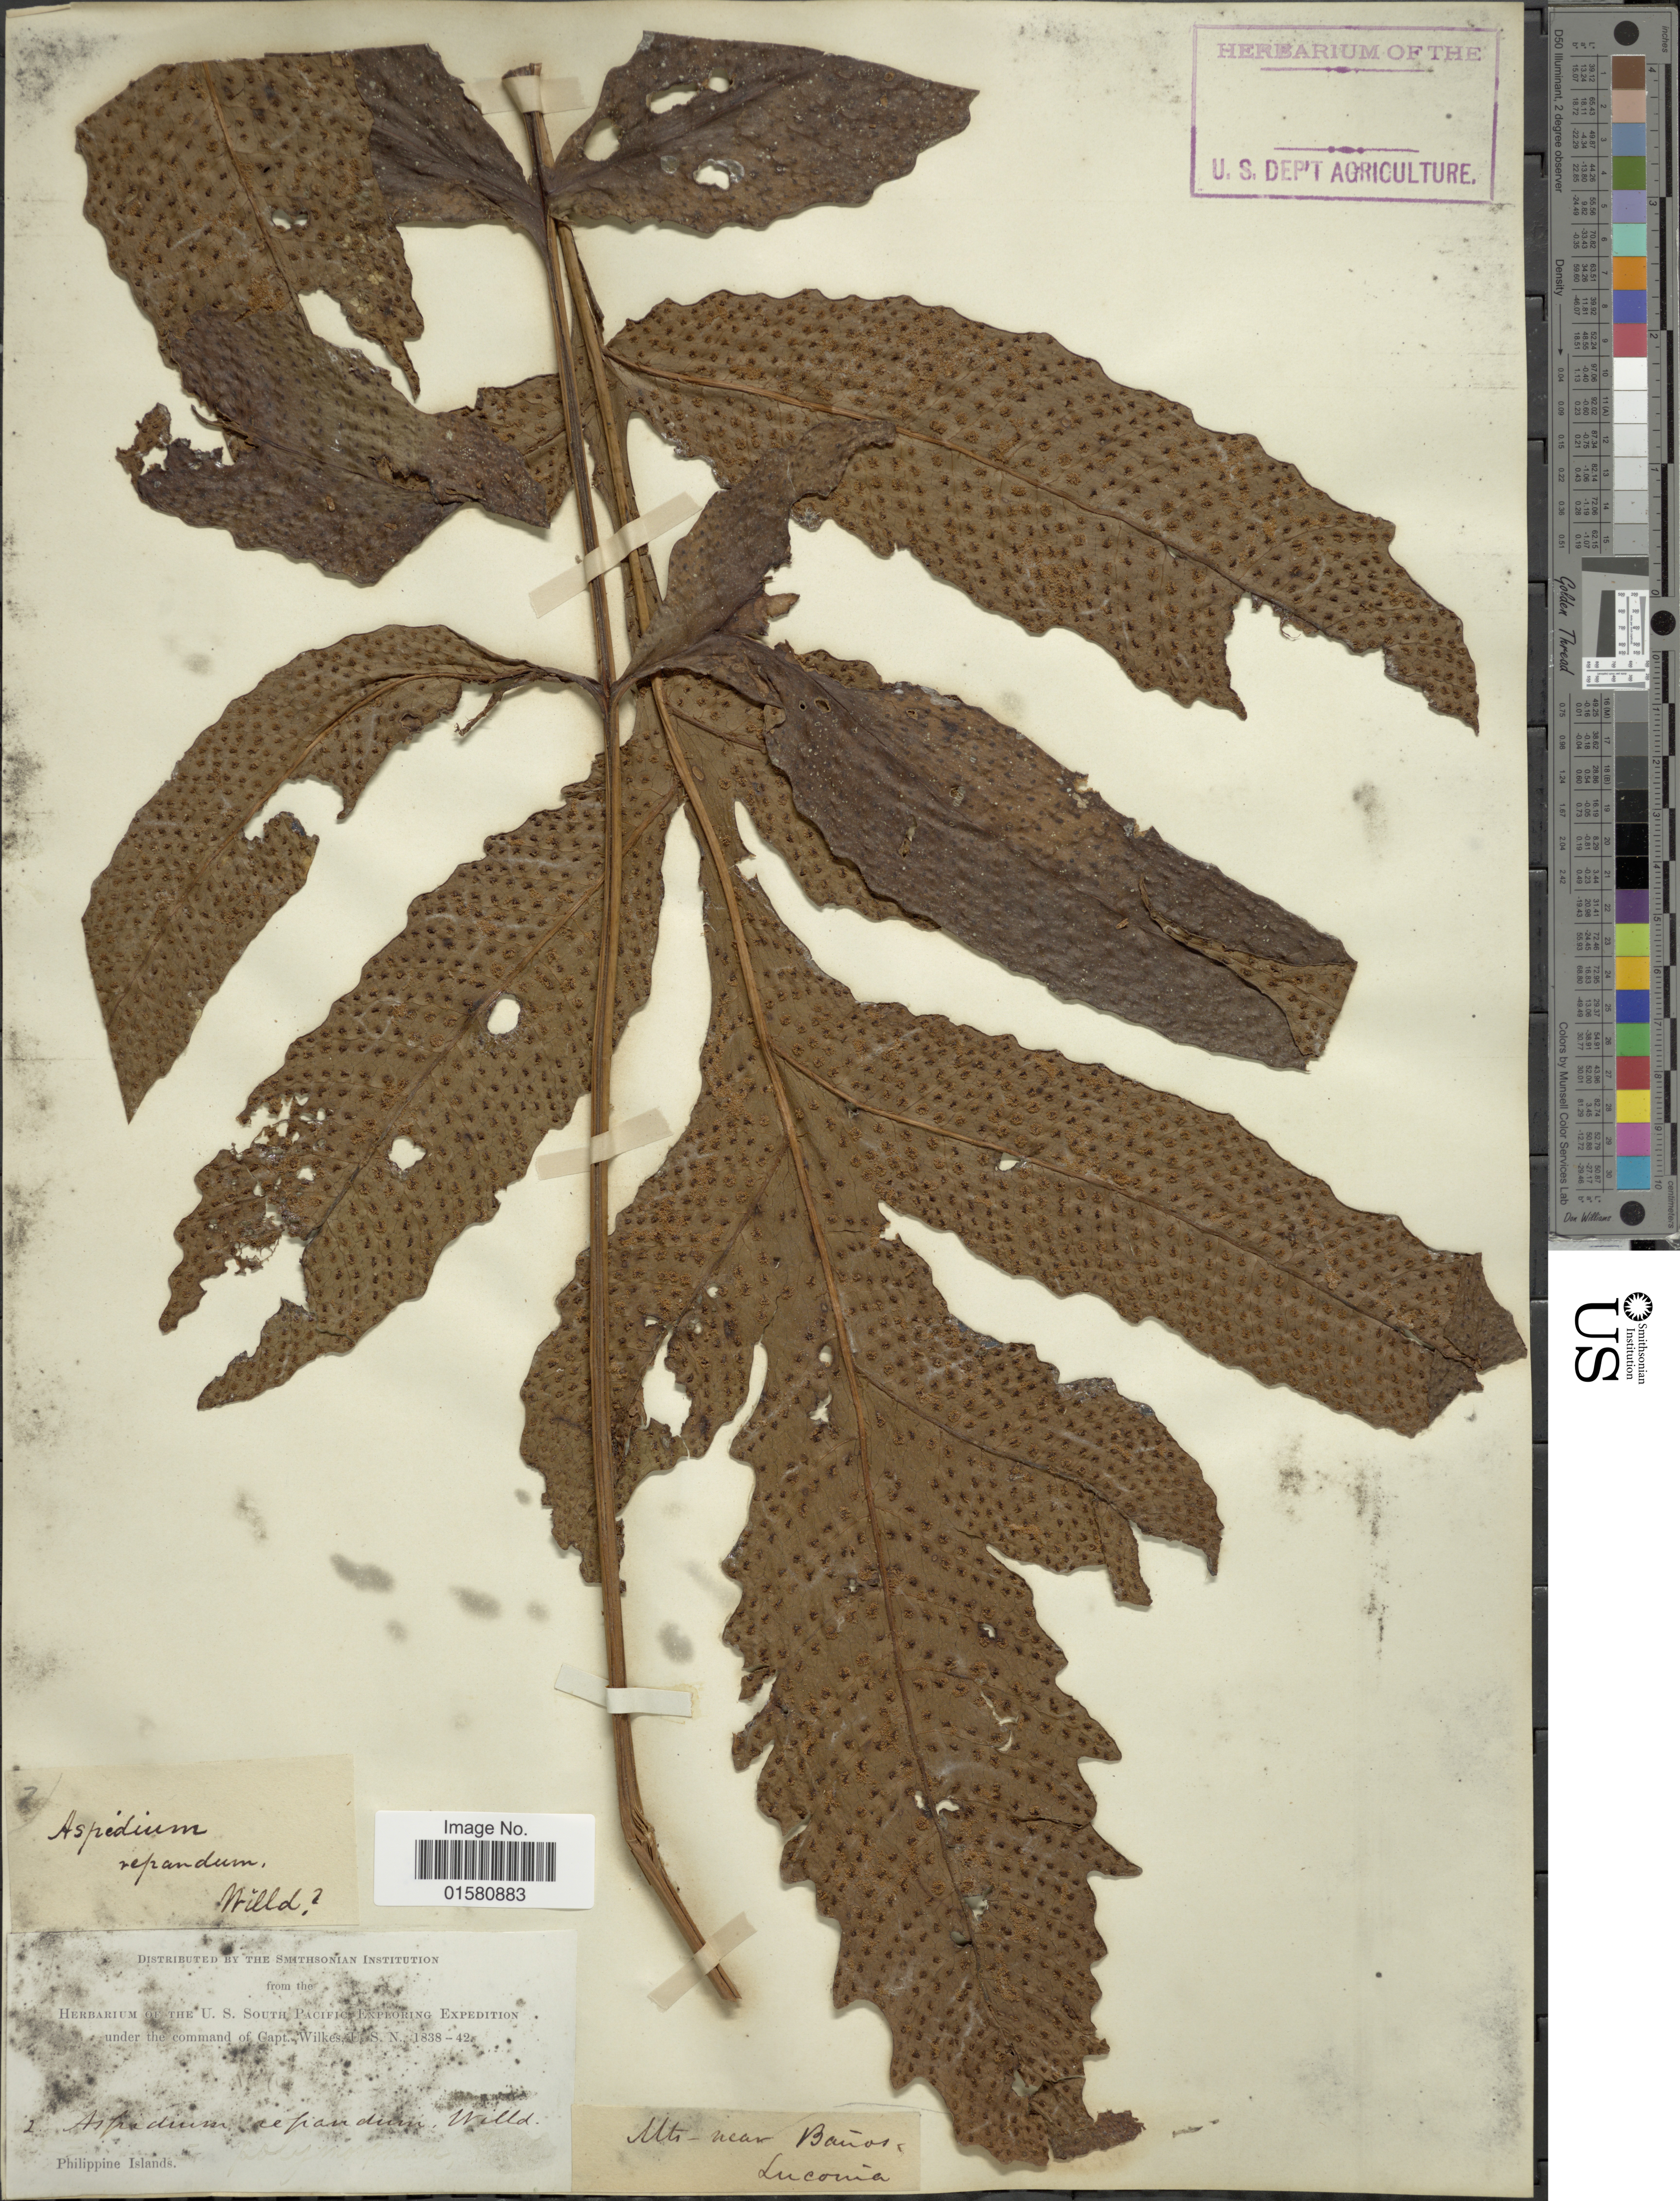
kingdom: Plantae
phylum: Tracheophyta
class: Polypodiopsida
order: Polypodiales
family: Tectariaceae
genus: Tectaria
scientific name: Tectaria crenata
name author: Cav.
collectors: Wilkes Explor. Exped.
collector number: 2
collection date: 1838/1842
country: Philippines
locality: Philippine Islands. Mts. near banos Luconia